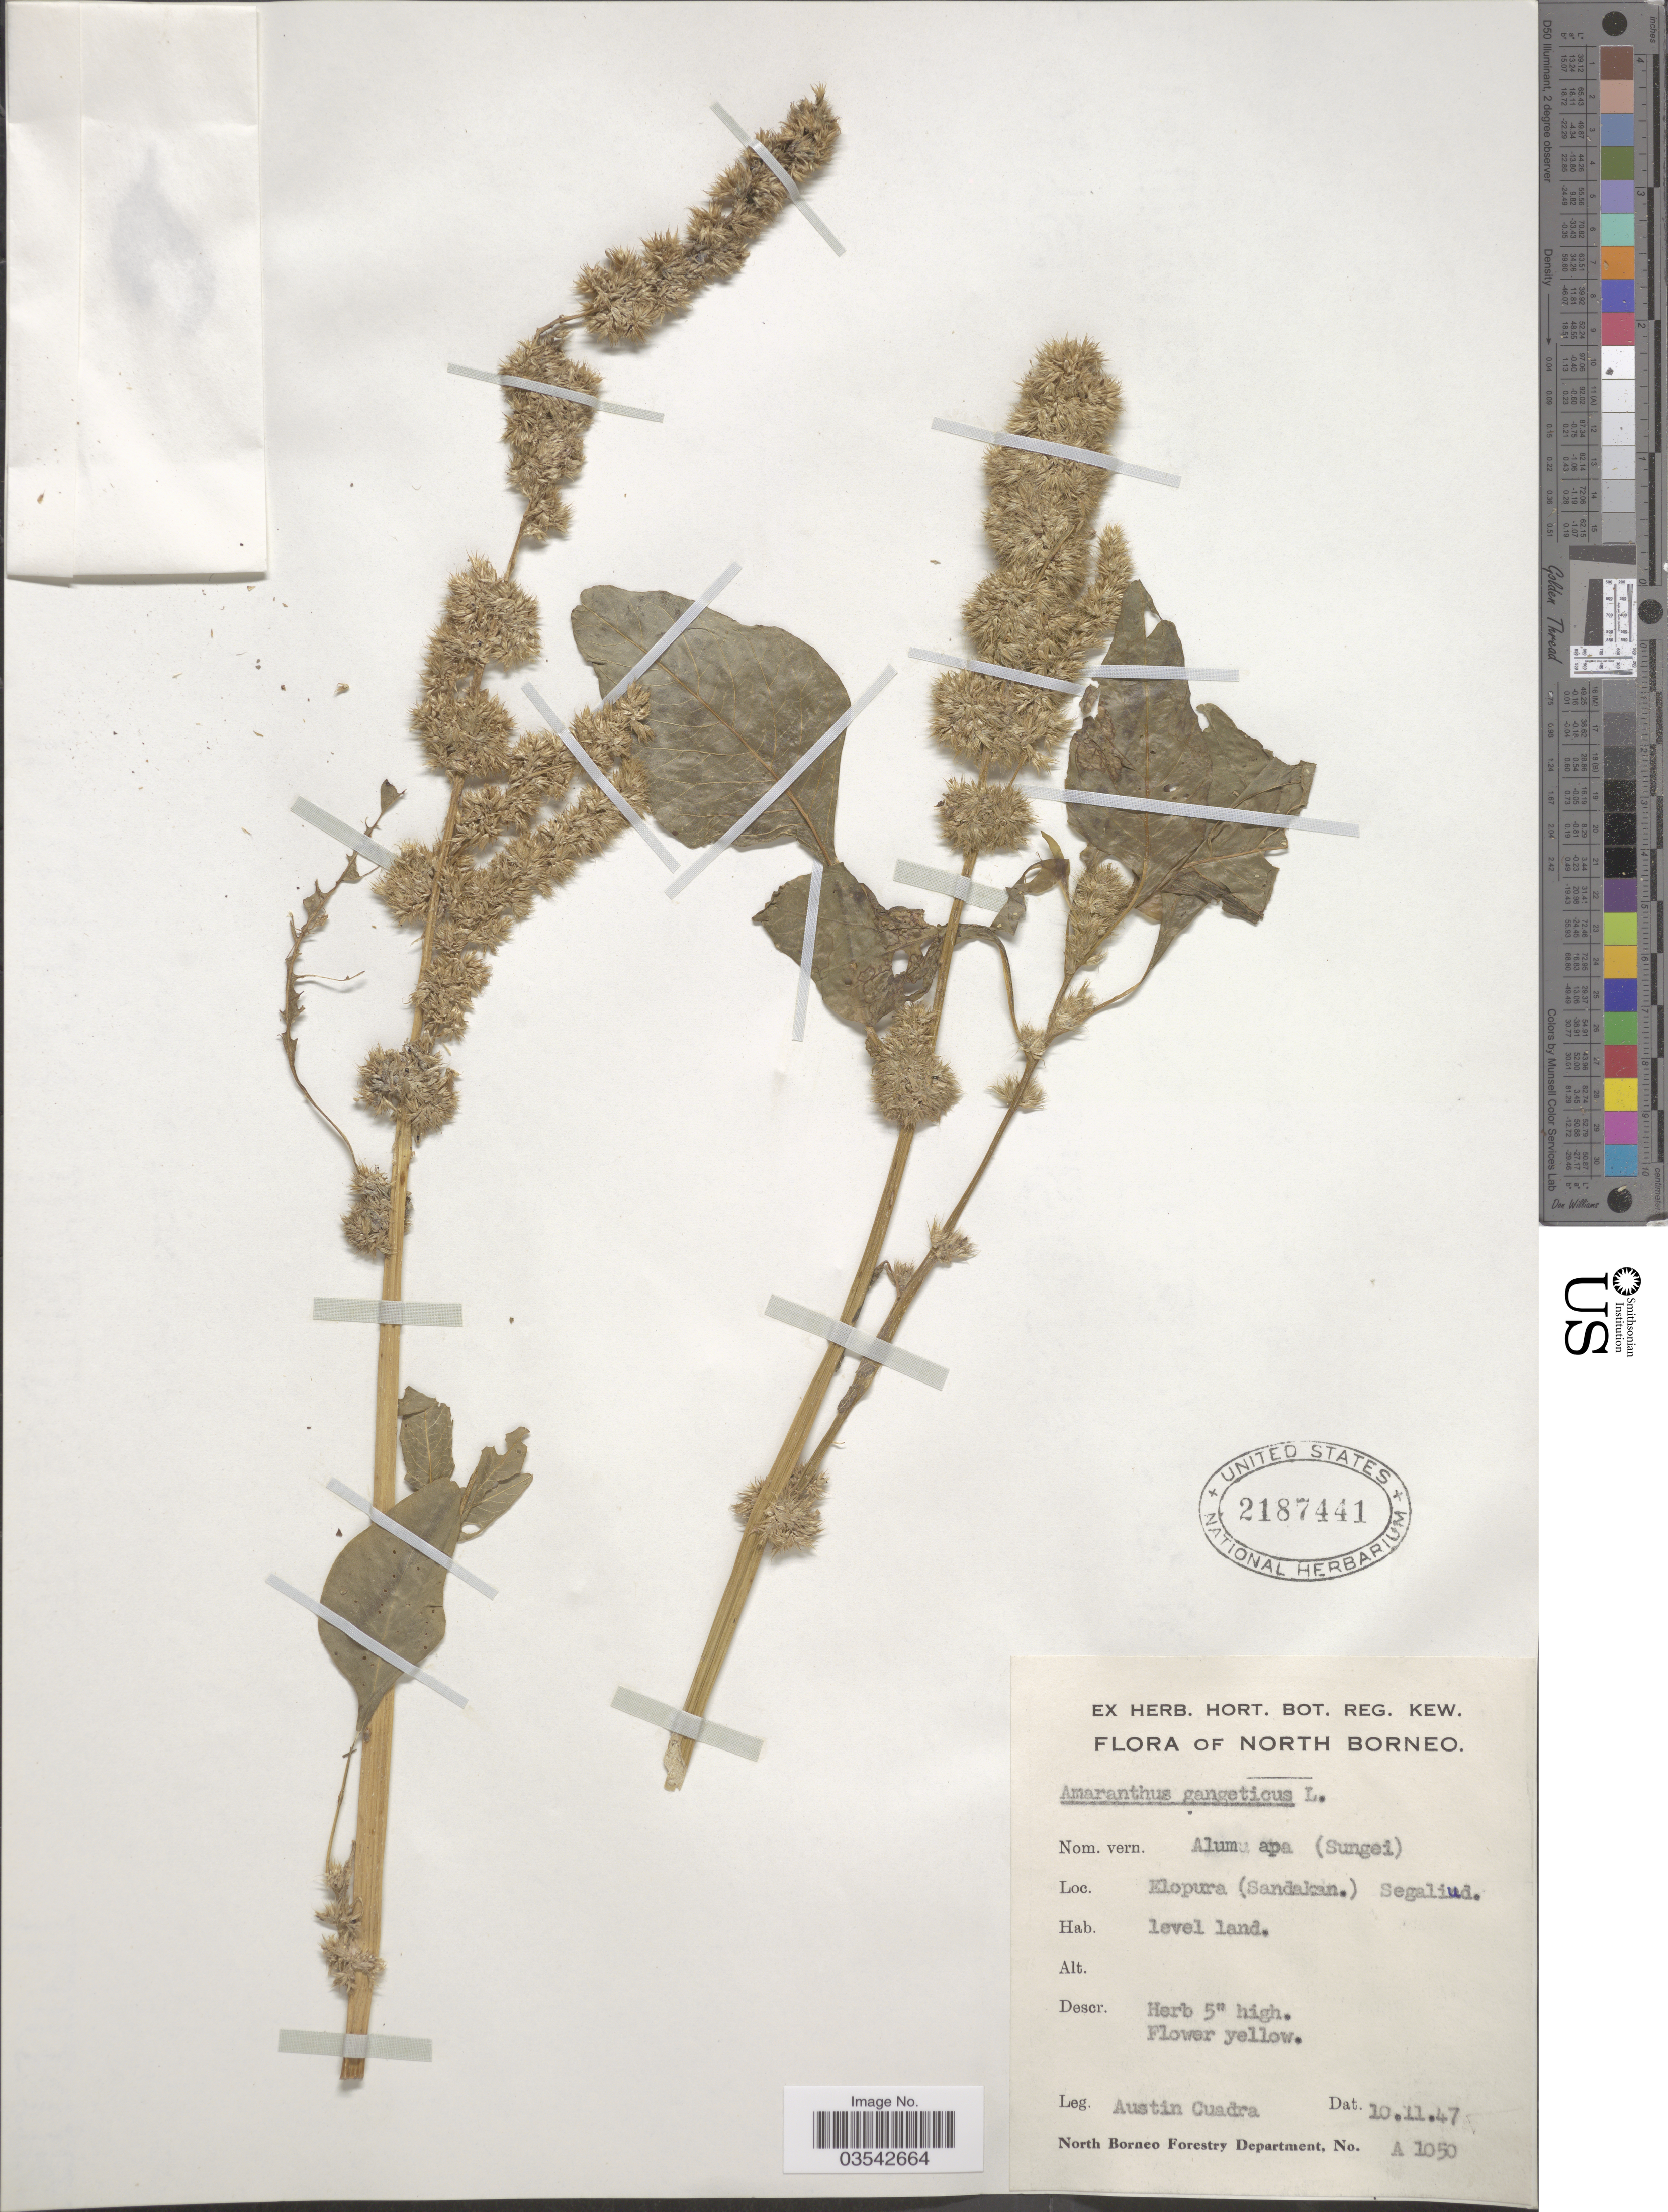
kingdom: Plantae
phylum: Tracheophyta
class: Magnoliopsida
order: Caryophyllales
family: Amaranthaceae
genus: Amaranthus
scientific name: Amaranthus tricolor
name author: L.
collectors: A. Cuadra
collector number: A1050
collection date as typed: Transcribed d/m/y: 10/11/47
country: Malaysia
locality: North Borneo. Elopura (Sandakan). Segaliud.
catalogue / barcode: US 2187441